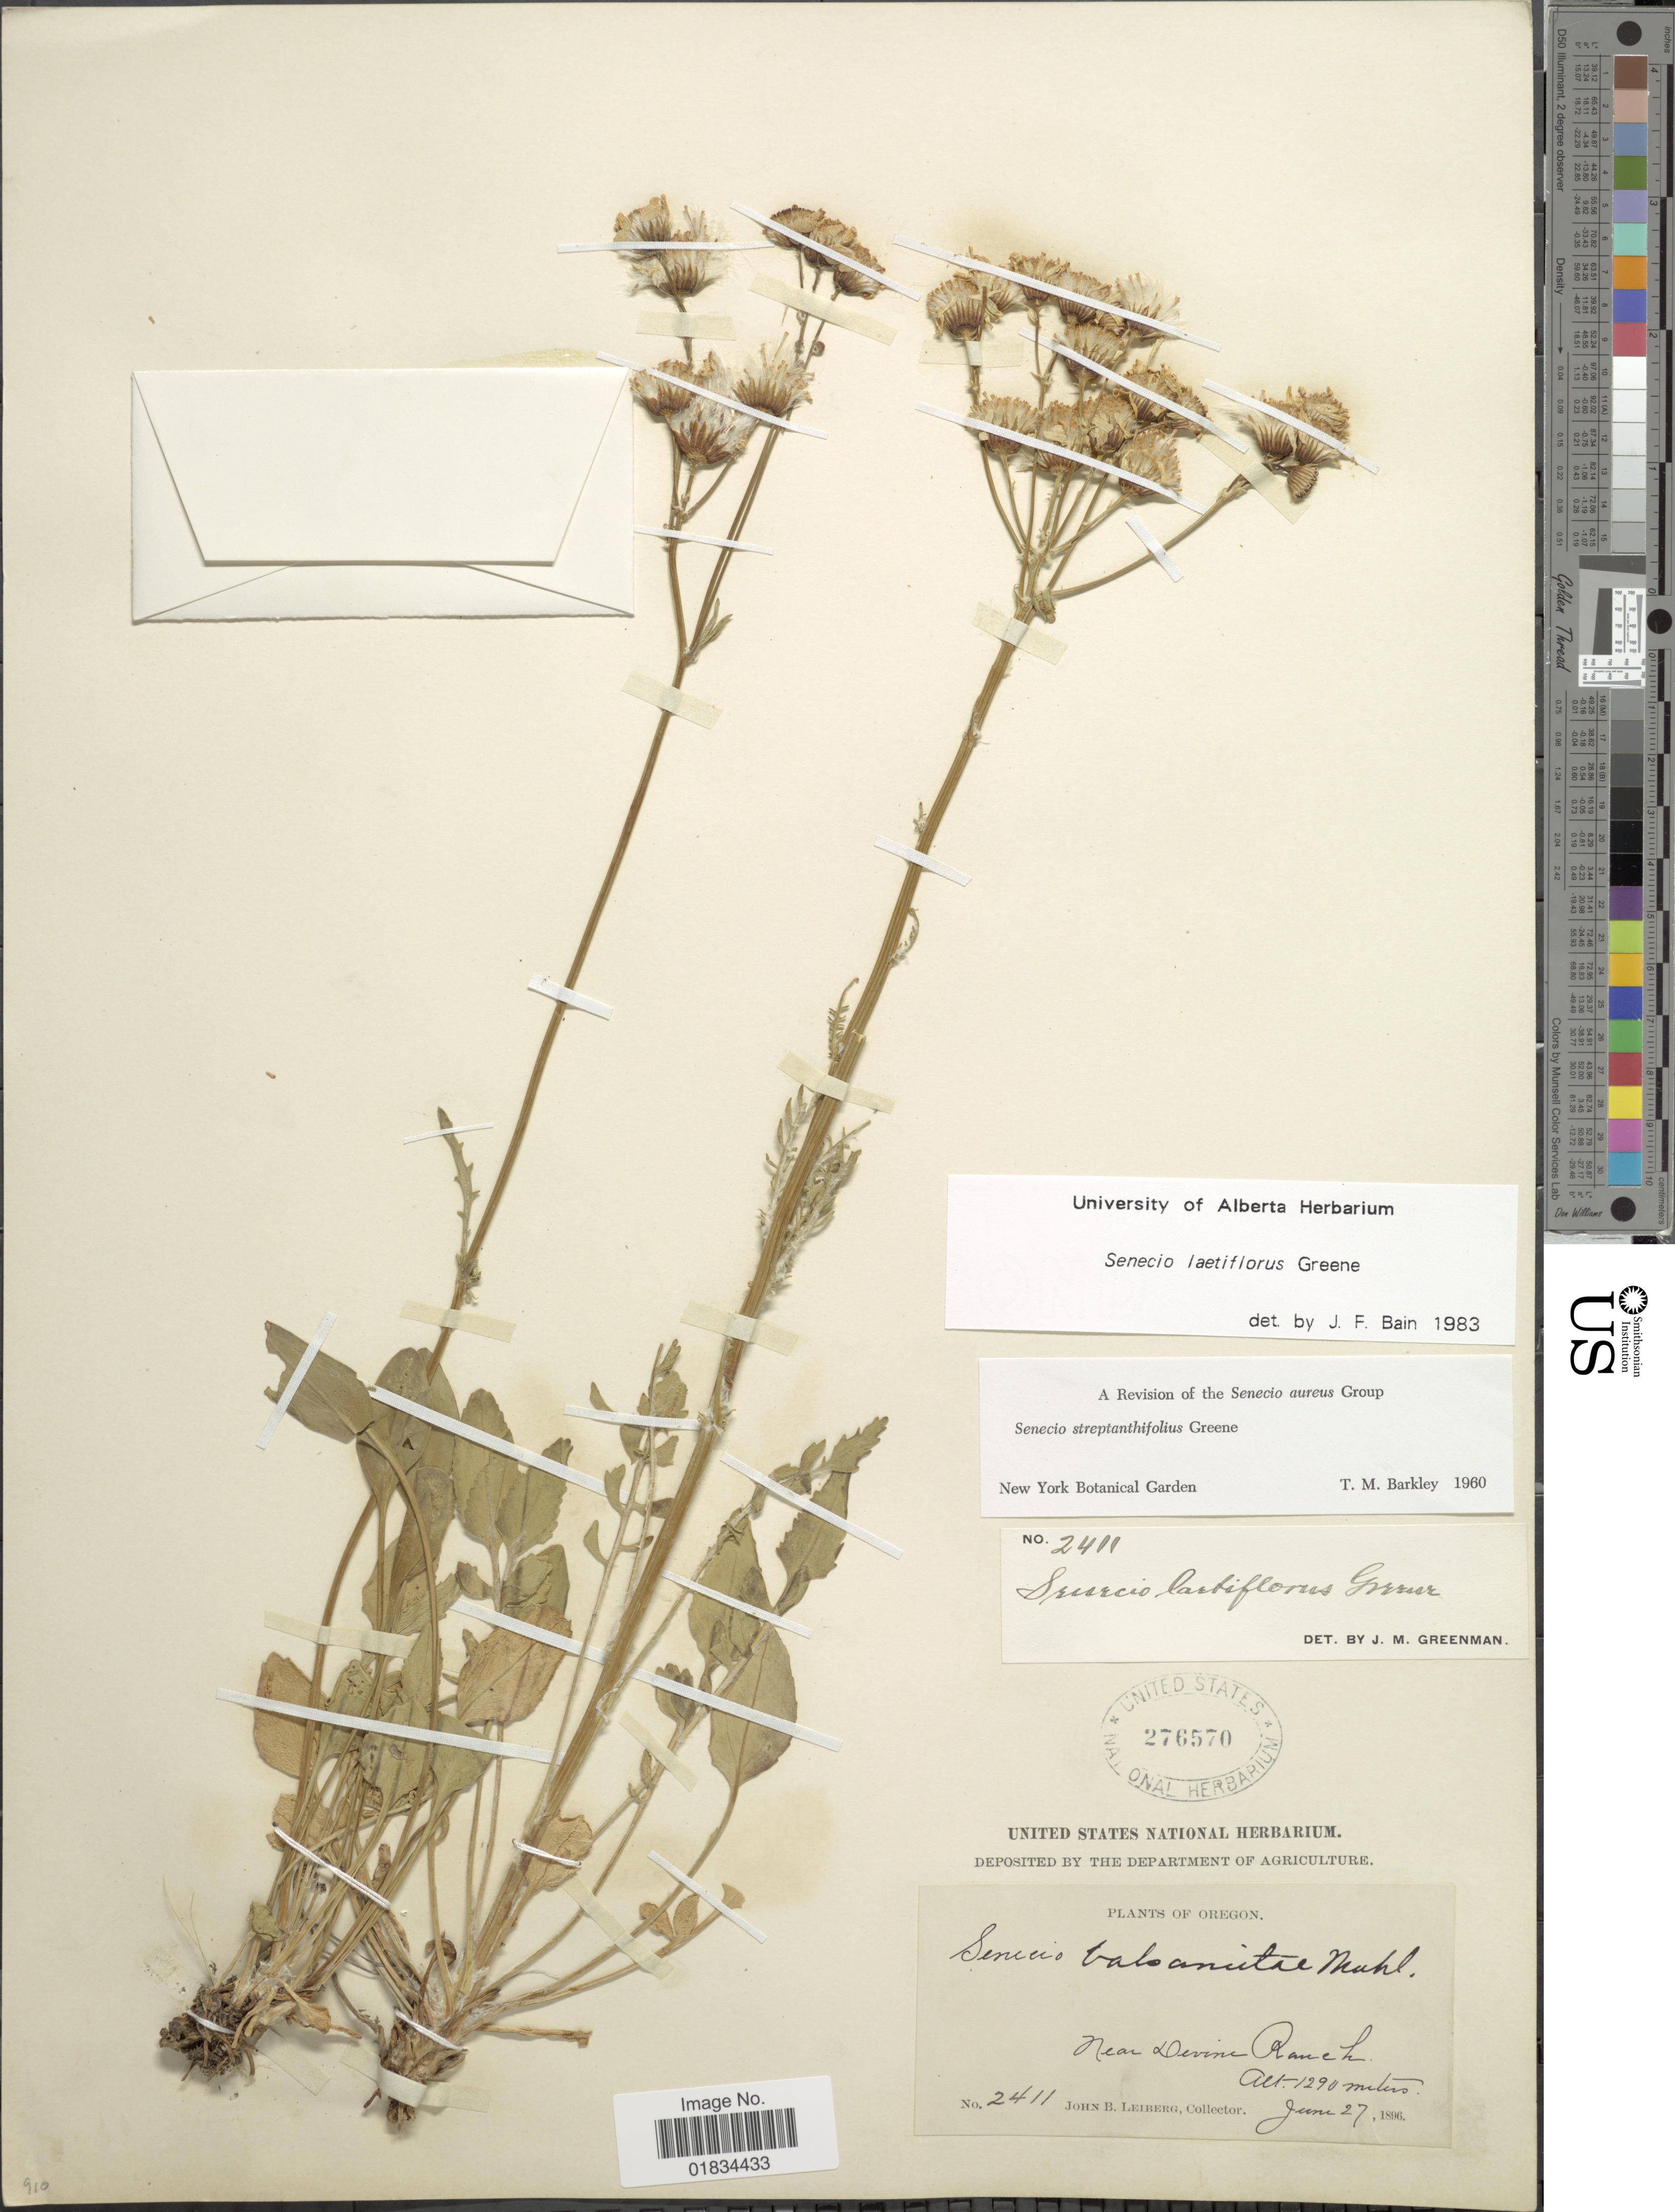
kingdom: Plantae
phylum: Tracheophyta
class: Magnoliopsida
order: Asterales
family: Asteraceae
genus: Senecio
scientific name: Senecio laetiflorus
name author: Greene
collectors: J. B. Leiberg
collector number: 2411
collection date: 1896-01-27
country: United States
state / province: Oregon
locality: Near Devine Ranch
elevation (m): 1290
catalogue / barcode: US 276570